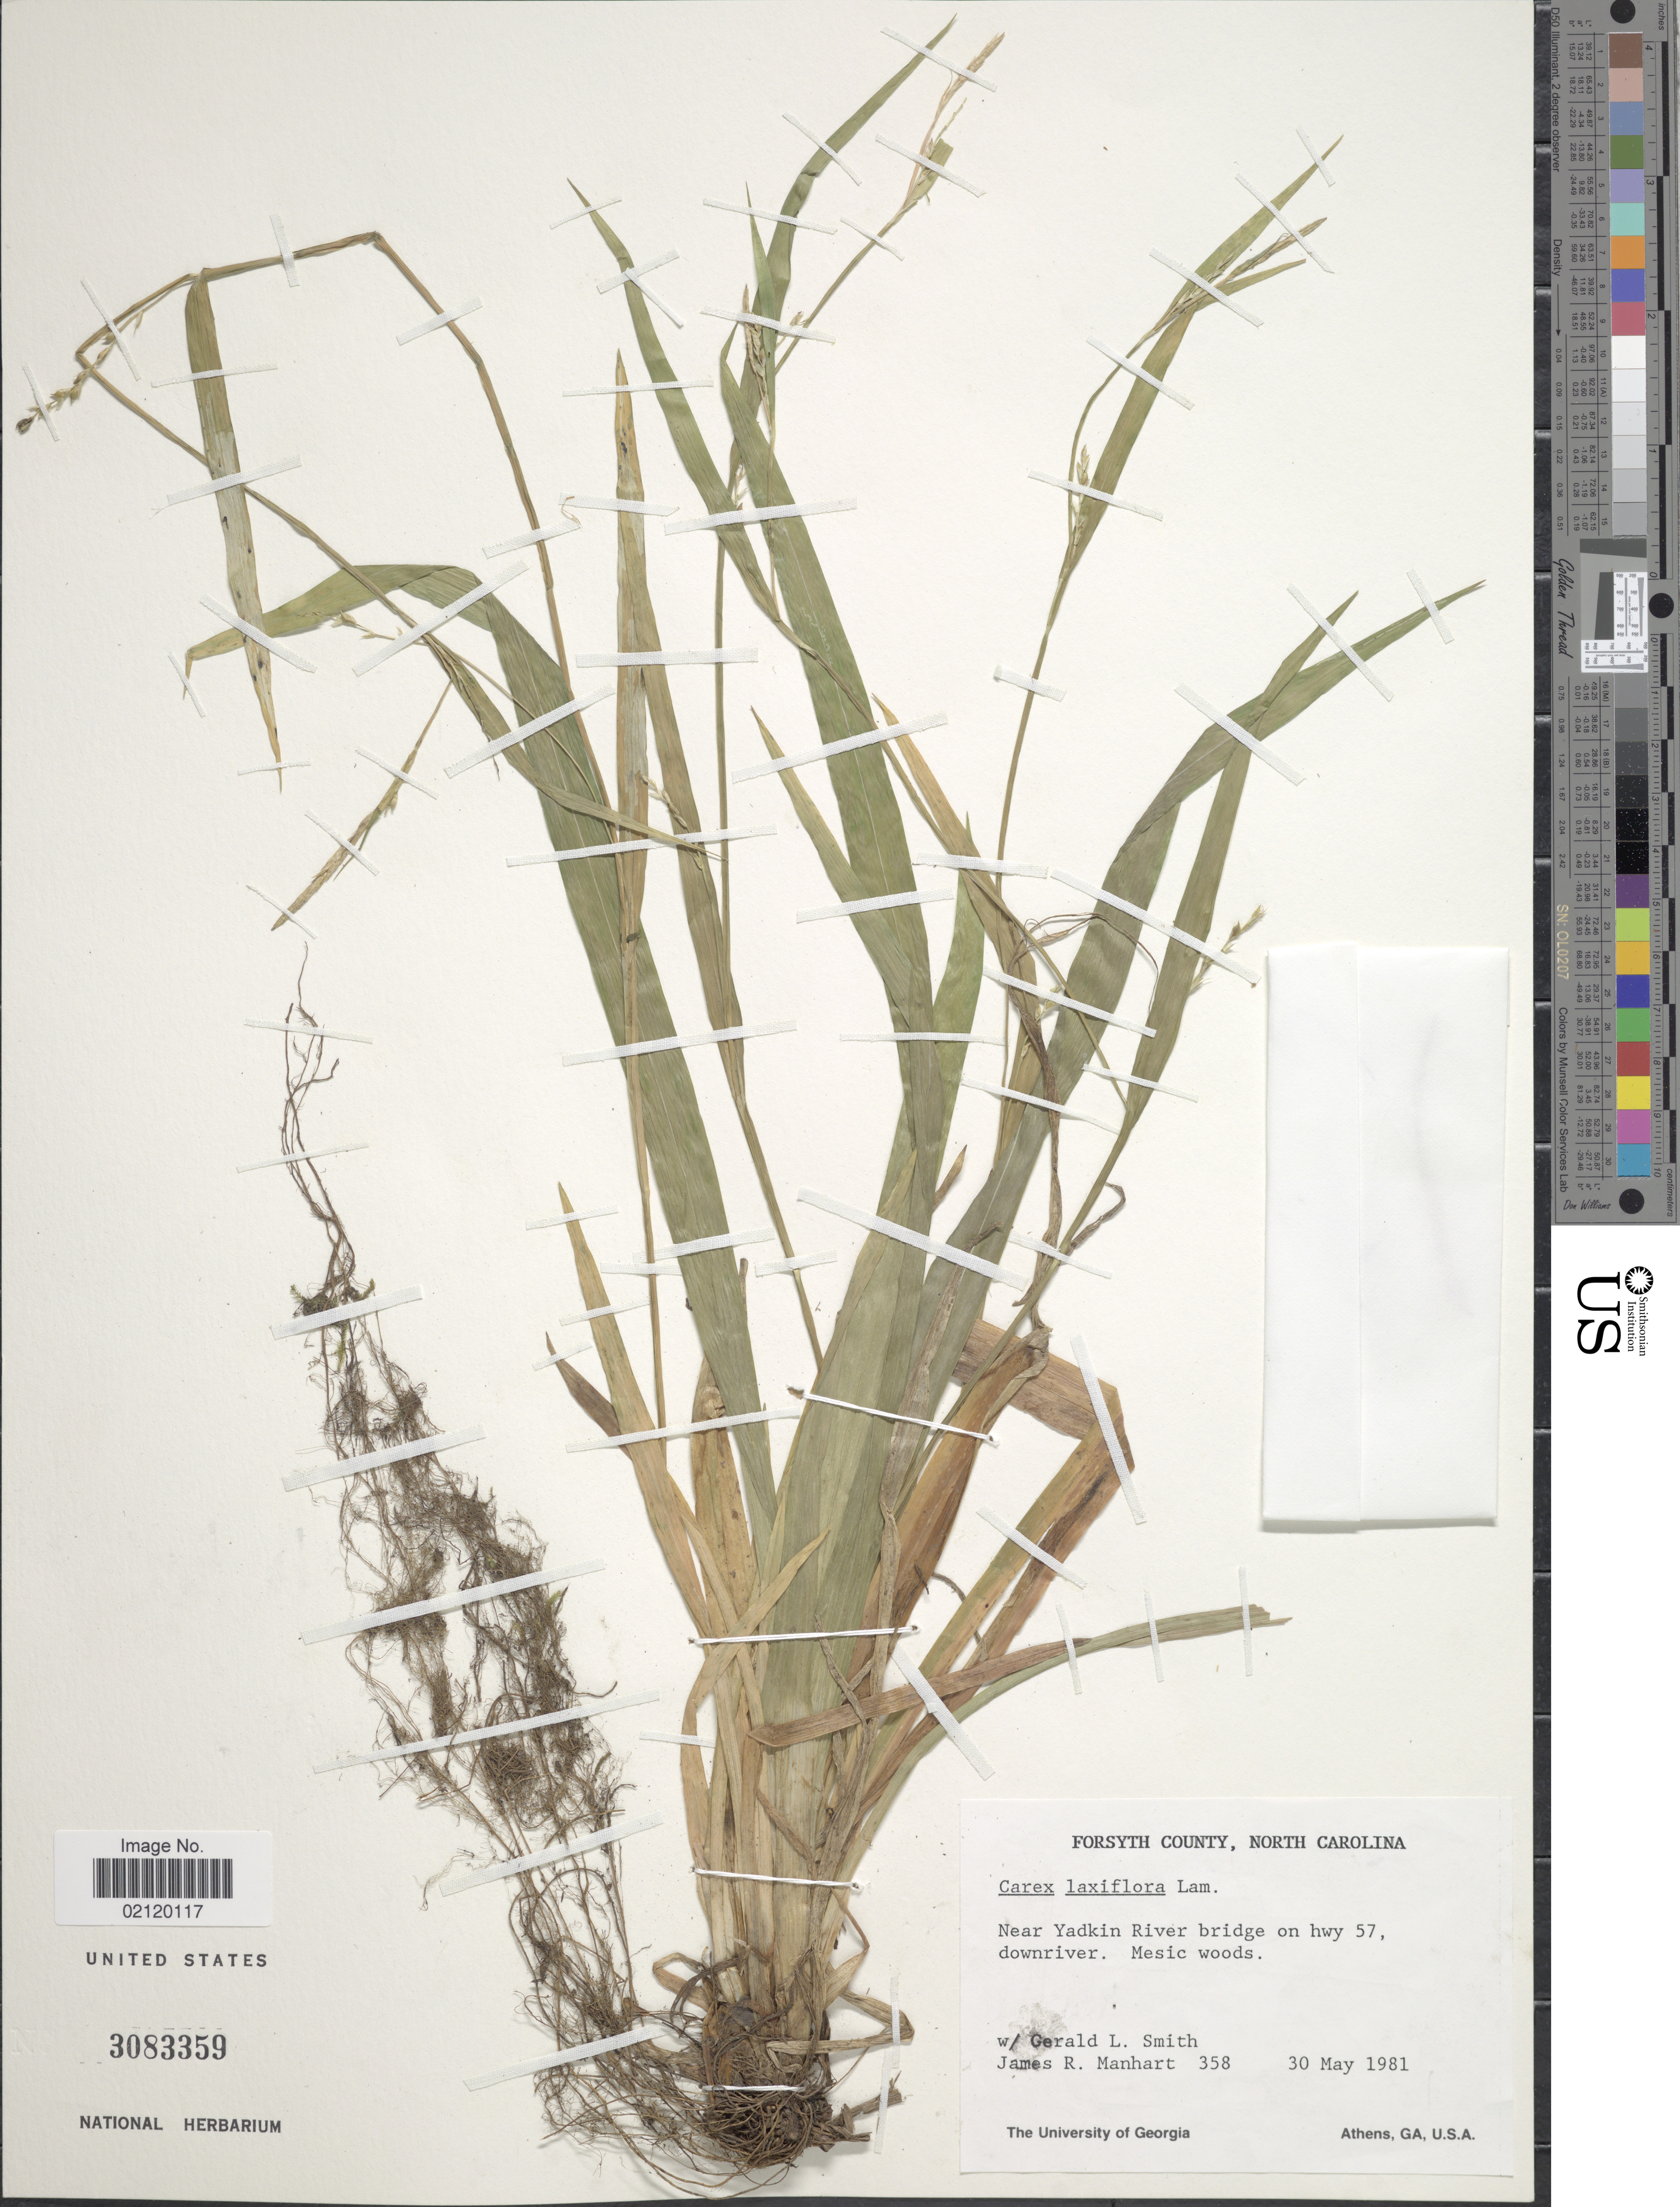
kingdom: Plantae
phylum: Tracheophyta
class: Liliopsida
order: Poales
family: Cyperaceae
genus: Carex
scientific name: Carex laxiflora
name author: Lam.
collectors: G. L. Smith & J. Manhart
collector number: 358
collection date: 1981-05-30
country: United States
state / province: North Carolina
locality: Forsyth County. Near Yadkin River bridge on hwy 57, downriver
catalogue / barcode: US 3083359